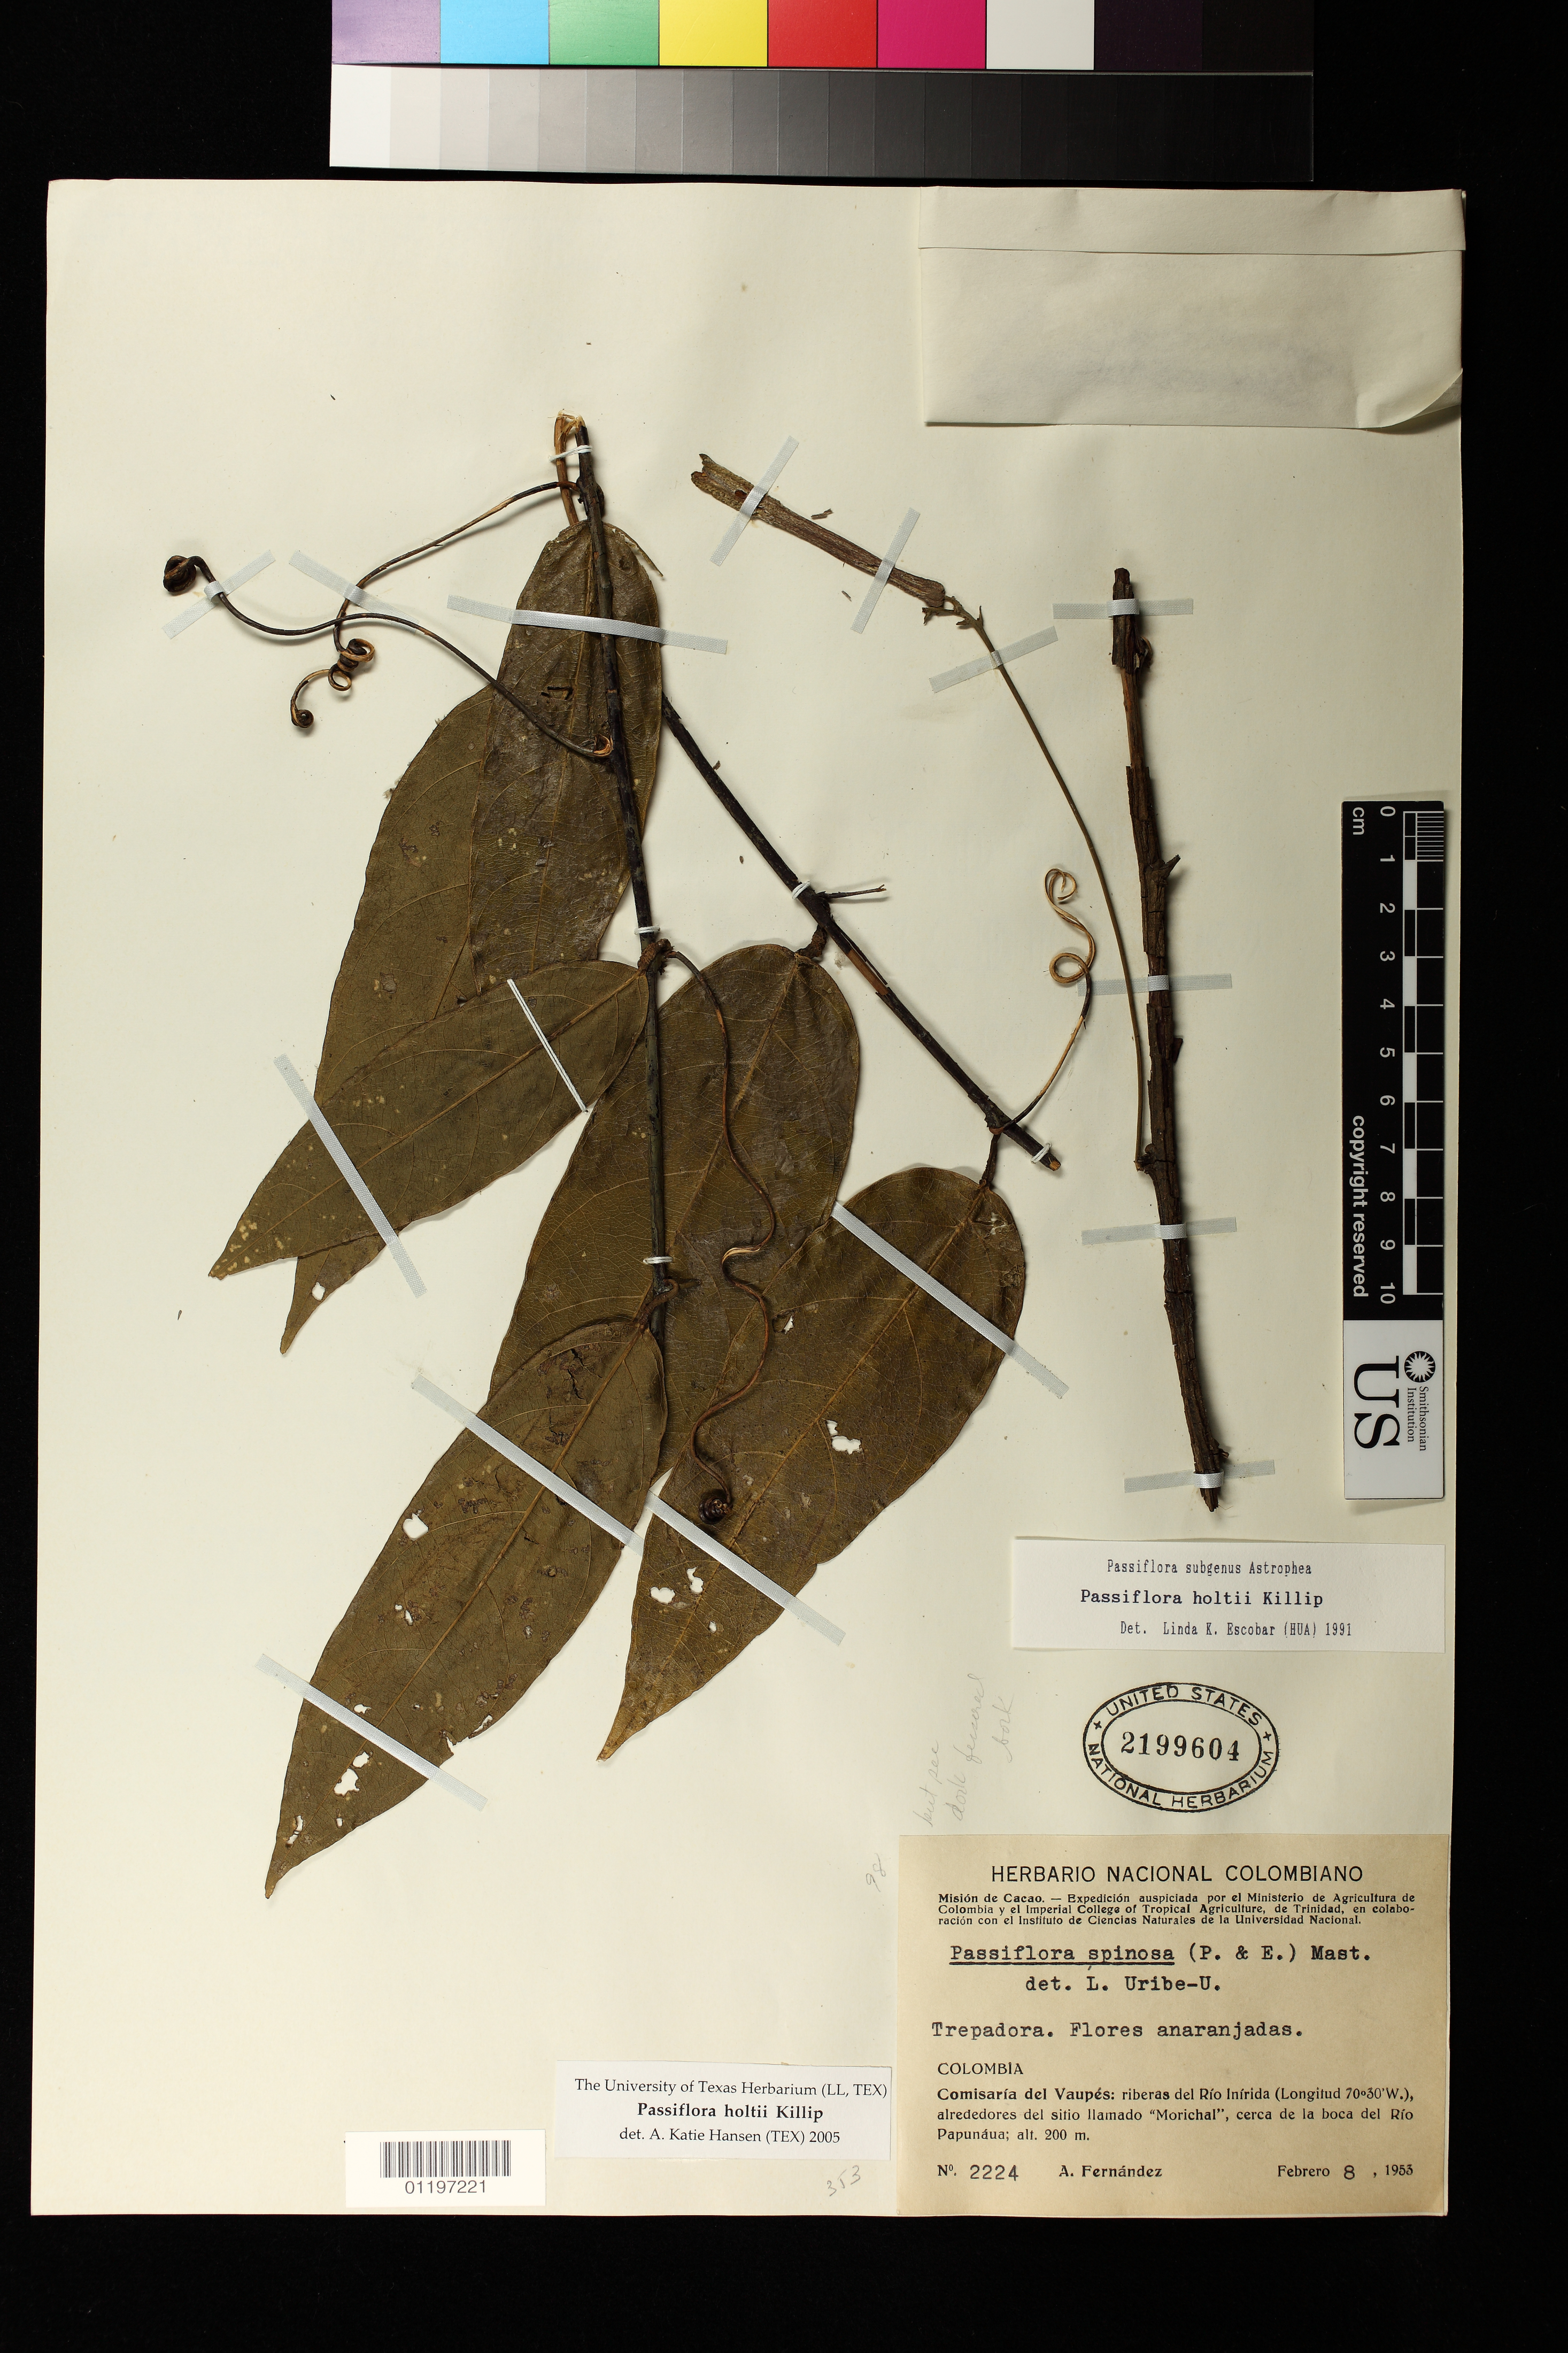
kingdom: Plantae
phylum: Tracheophyta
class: Magnoliopsida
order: Malpighiales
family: Passifloraceae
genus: Passiflora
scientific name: Passiflora holtii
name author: Killip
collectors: A. Fernandez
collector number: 2224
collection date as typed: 02 Aug 1953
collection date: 1953-08-02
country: Colombia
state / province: Vaupés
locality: riberas del Rio Inirida, alrededores del sitio llamado "Morichal", cerca de la boca del Rio Papunaua.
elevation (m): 200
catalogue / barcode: US 2199604